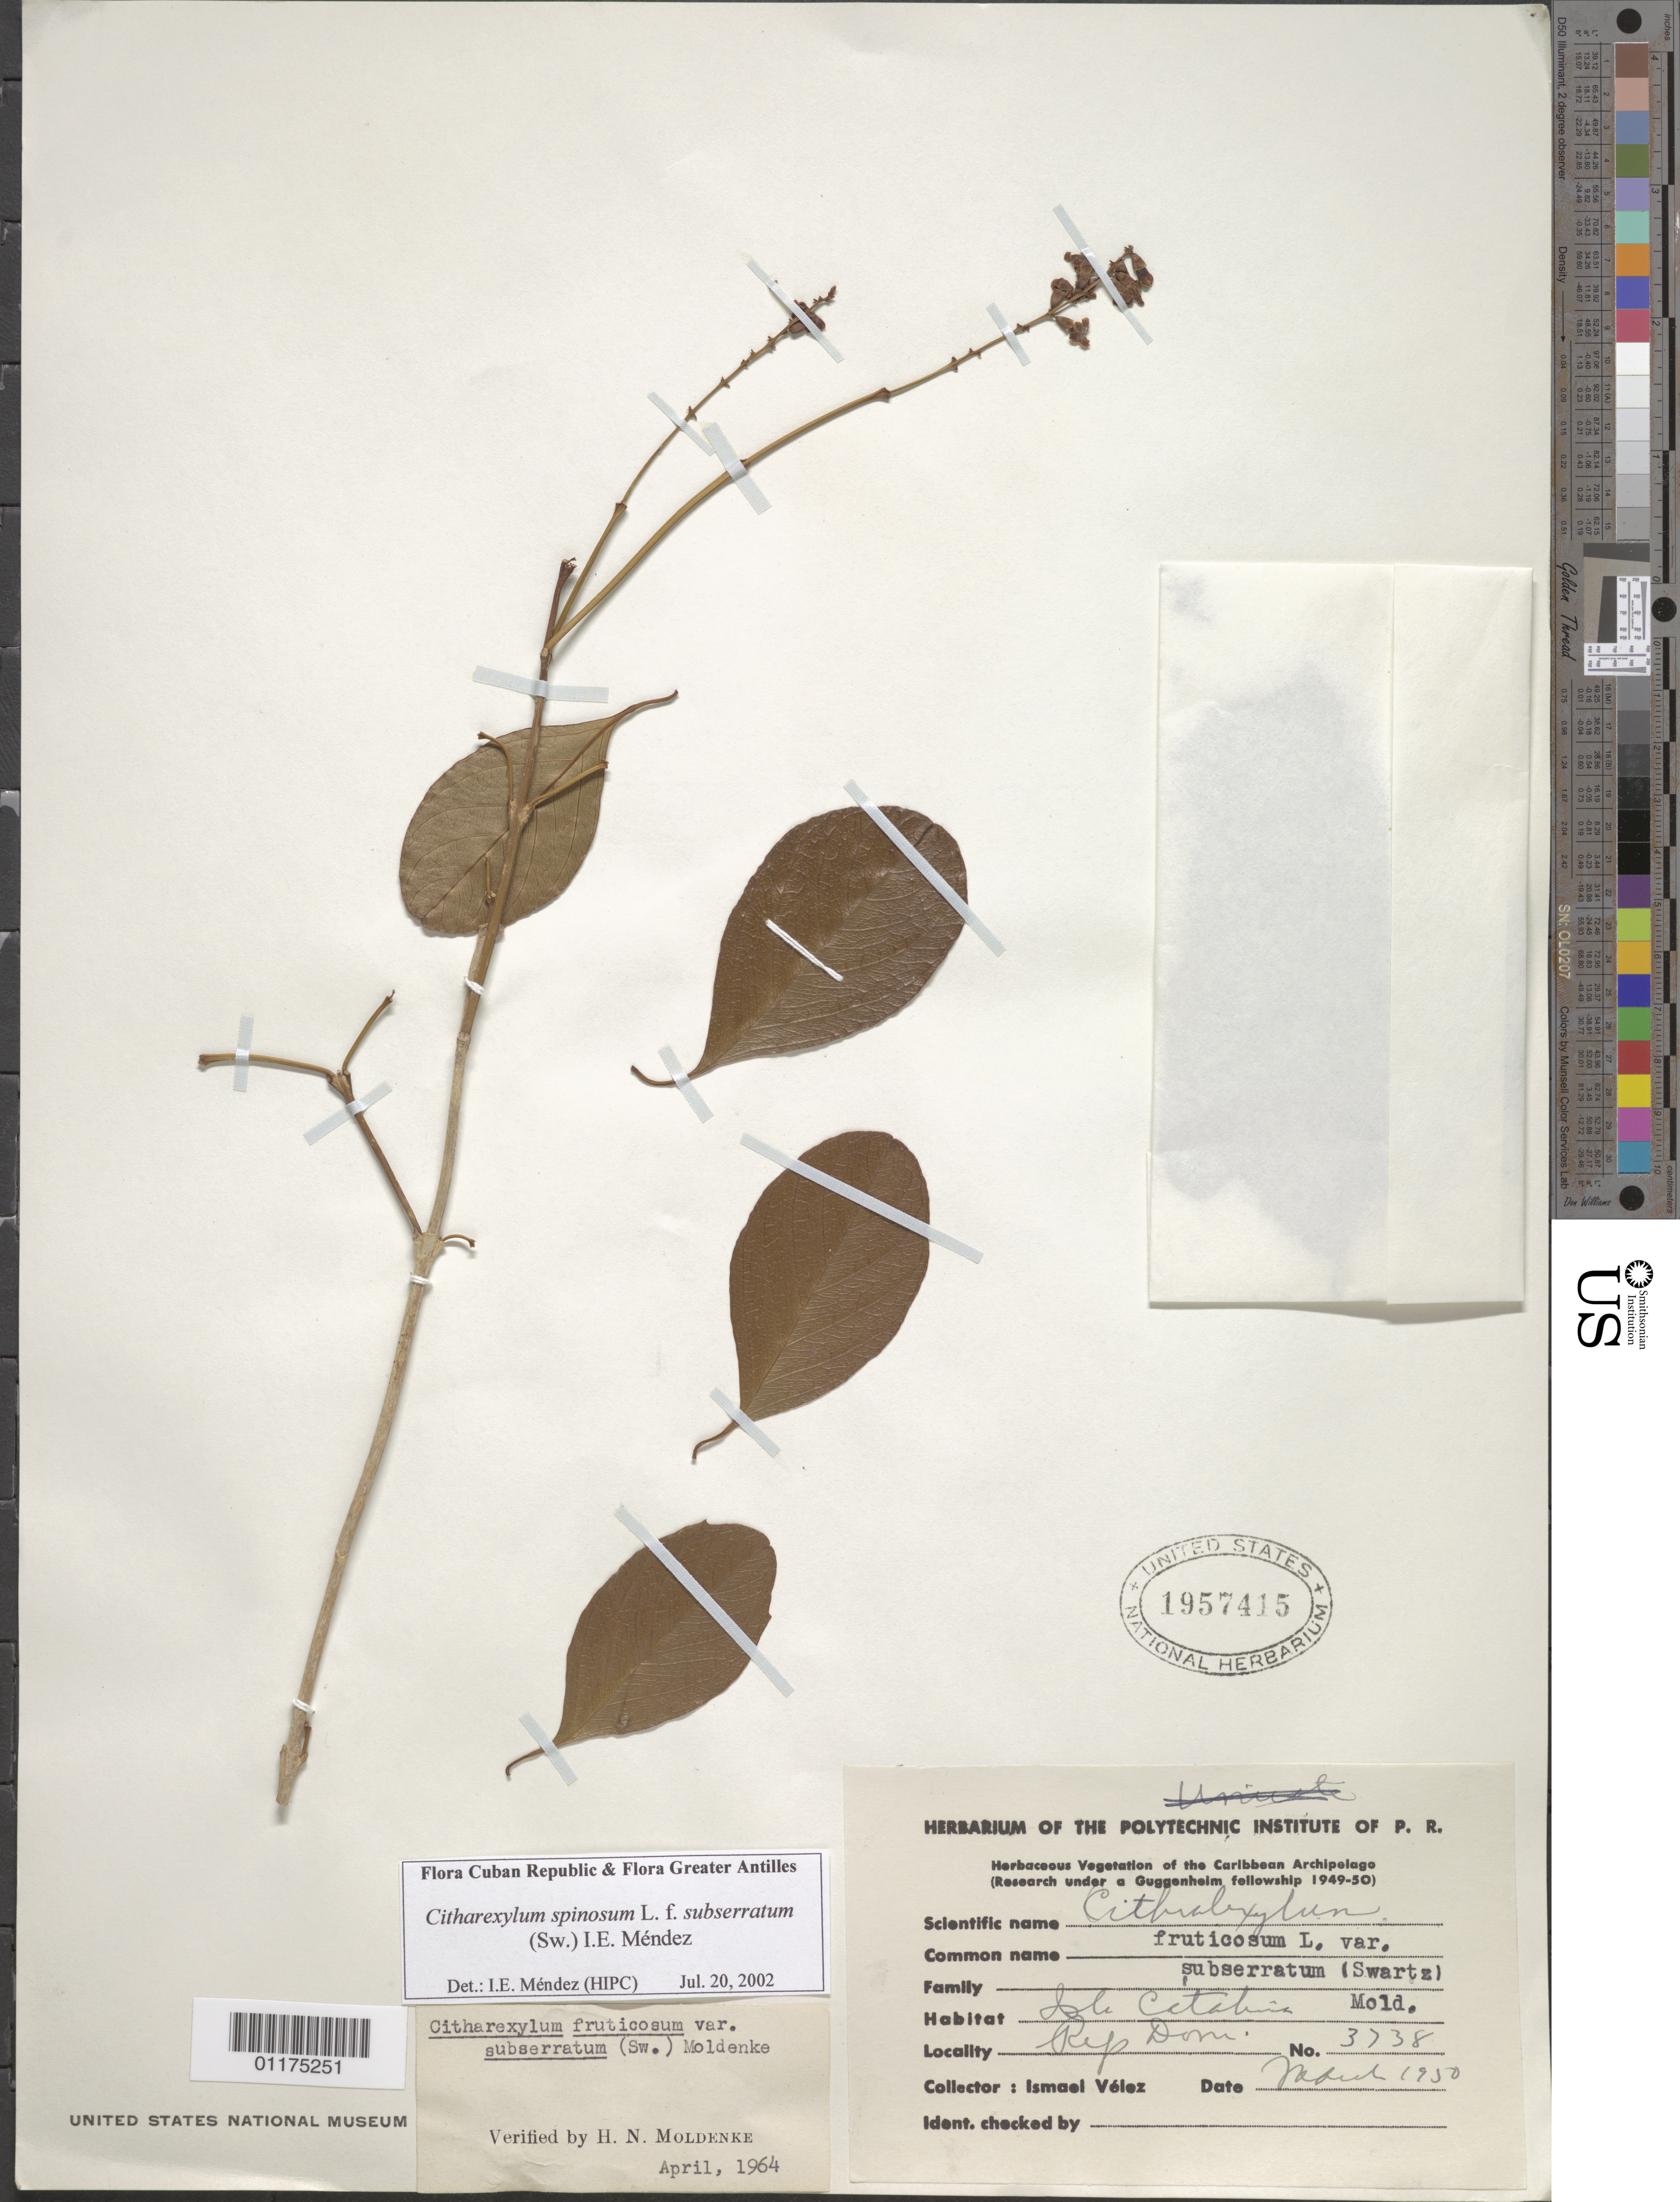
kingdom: Plantae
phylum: Tracheophyta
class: Magnoliopsida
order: Lamiales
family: Verbenaceae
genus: Citharexylum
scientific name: Citharexylum spinosum f. subserratum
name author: (Sw.) I.E. Méndez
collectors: I. Velez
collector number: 3738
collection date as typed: Mar 1950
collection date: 1950-03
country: Puerto Rico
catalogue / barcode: US 1957415